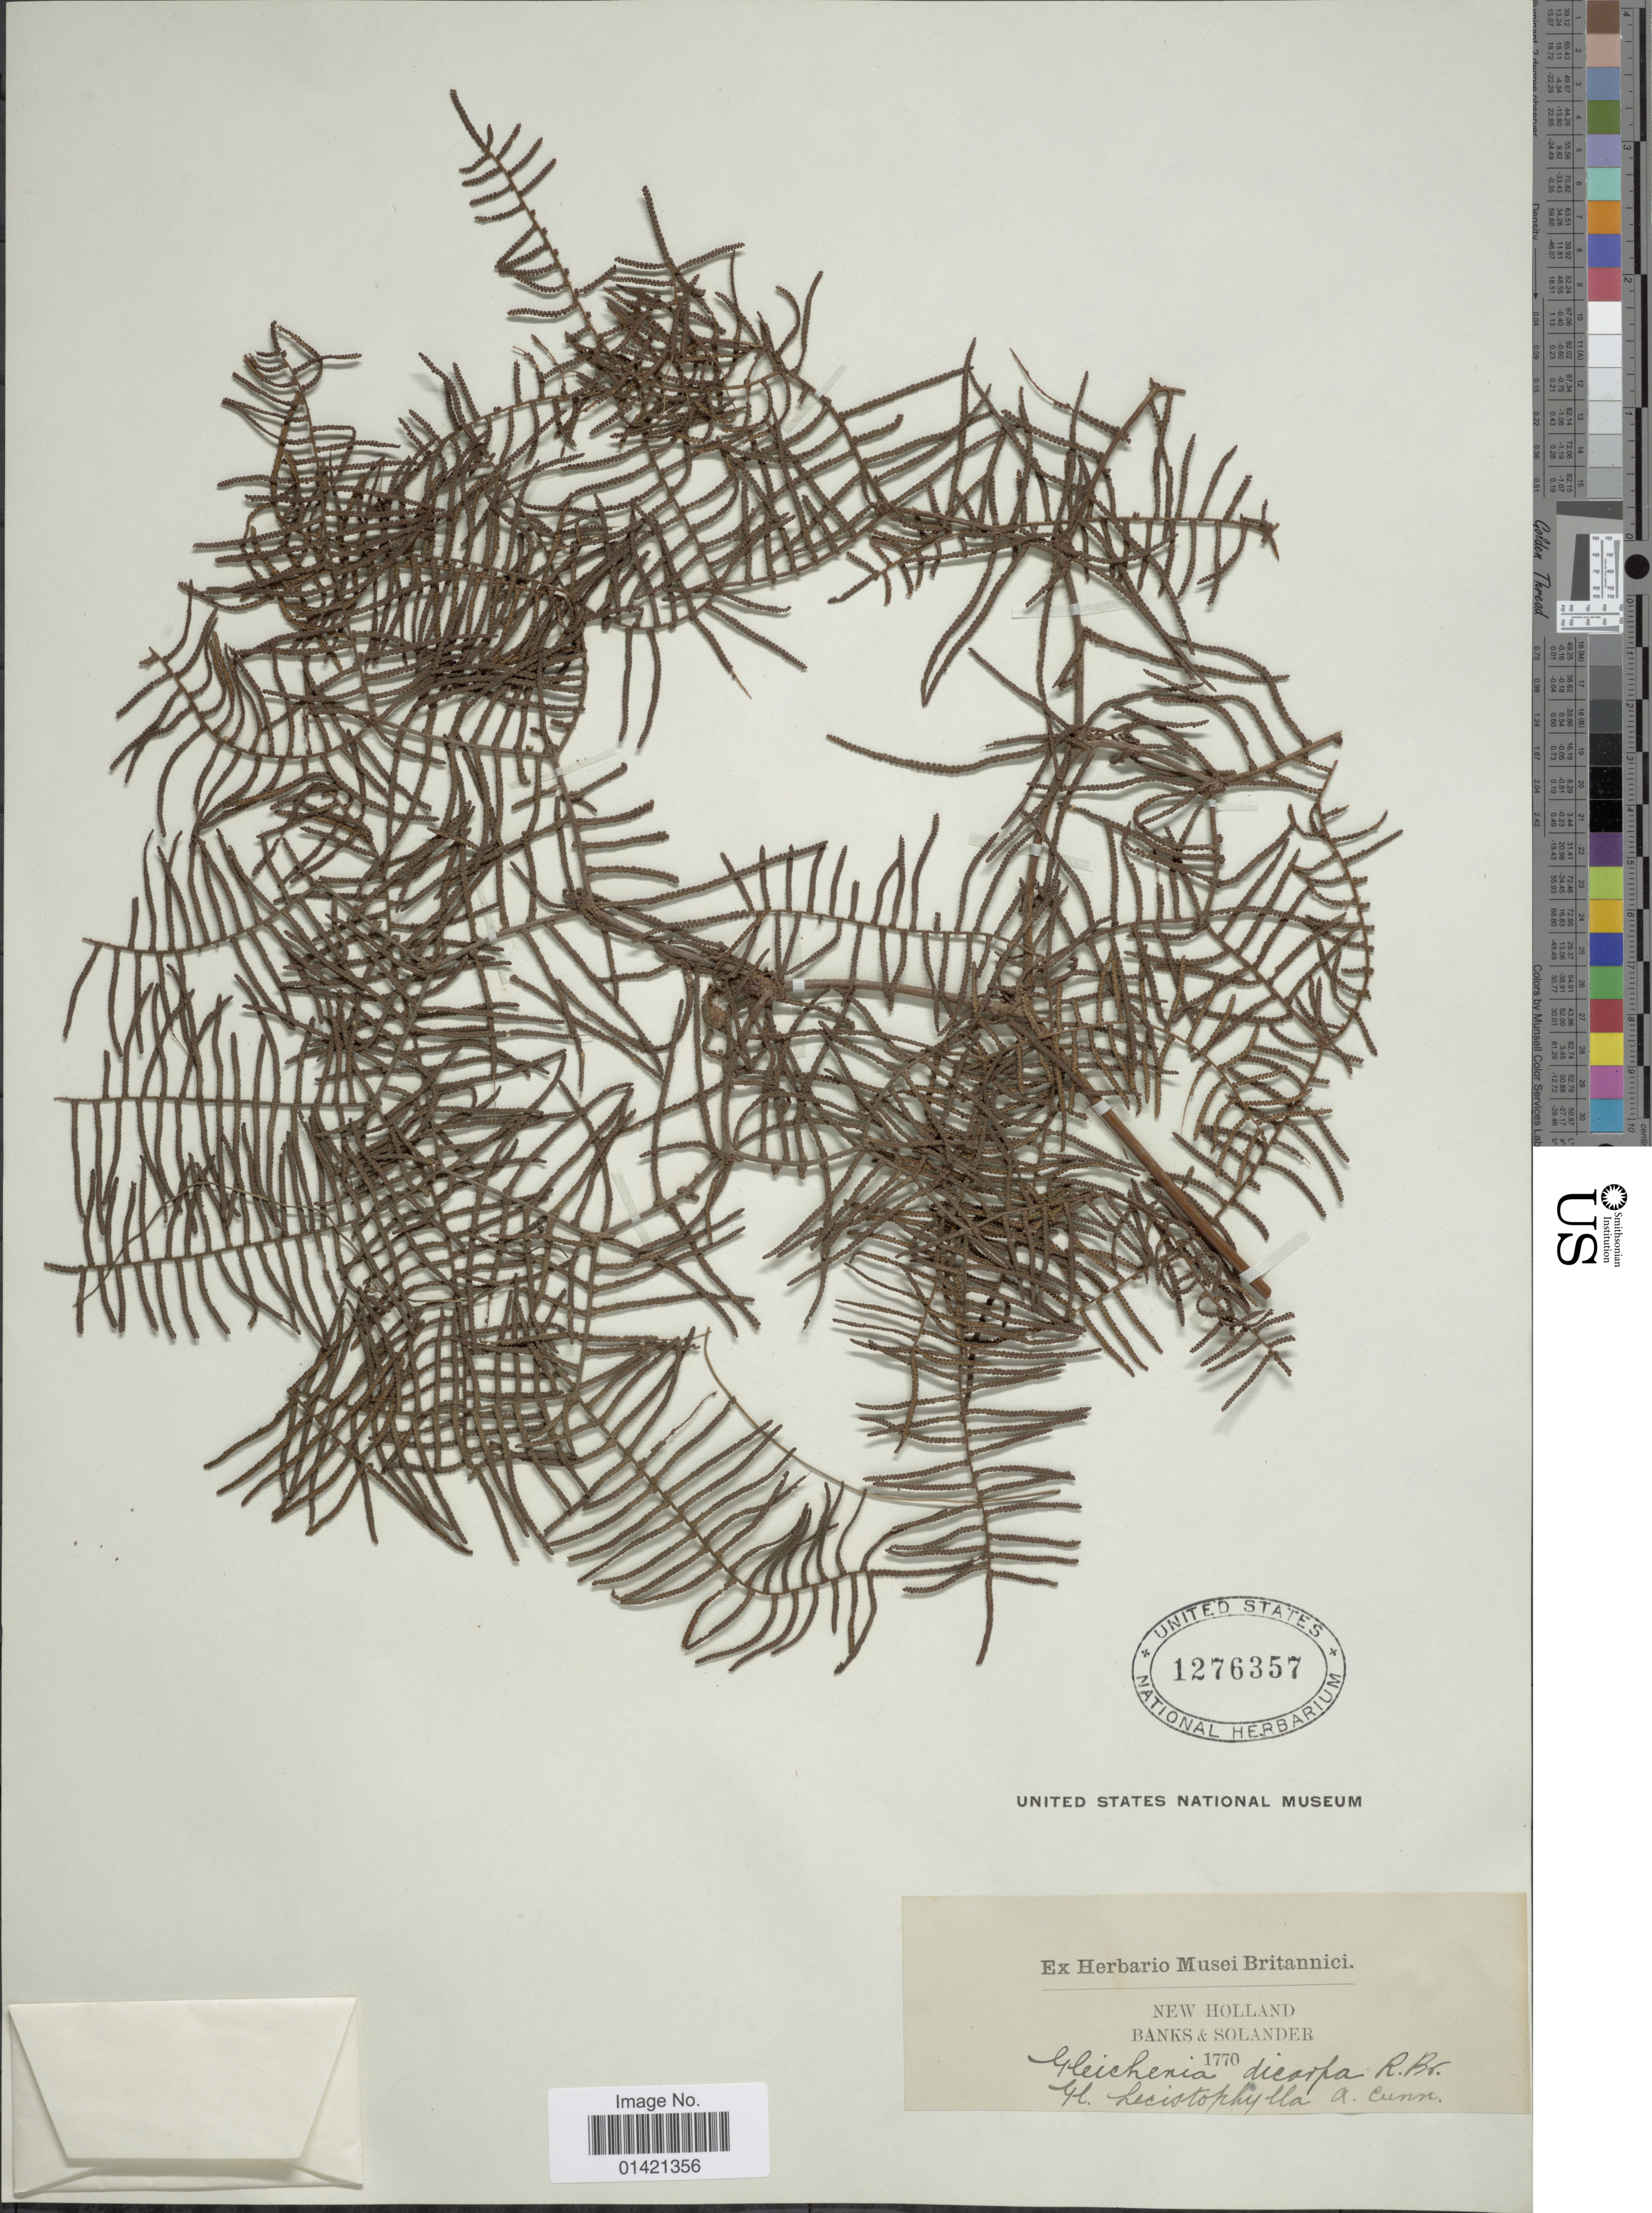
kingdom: Plantae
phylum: Tracheophyta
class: Polypodiopsida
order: Gleicheniales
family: Gleicheniaceae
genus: Gleichenia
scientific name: Gleichenia dicarpa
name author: R. Br.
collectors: -- Banks & -- Solander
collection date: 1770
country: Australia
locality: New Holland.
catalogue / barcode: US 1276357